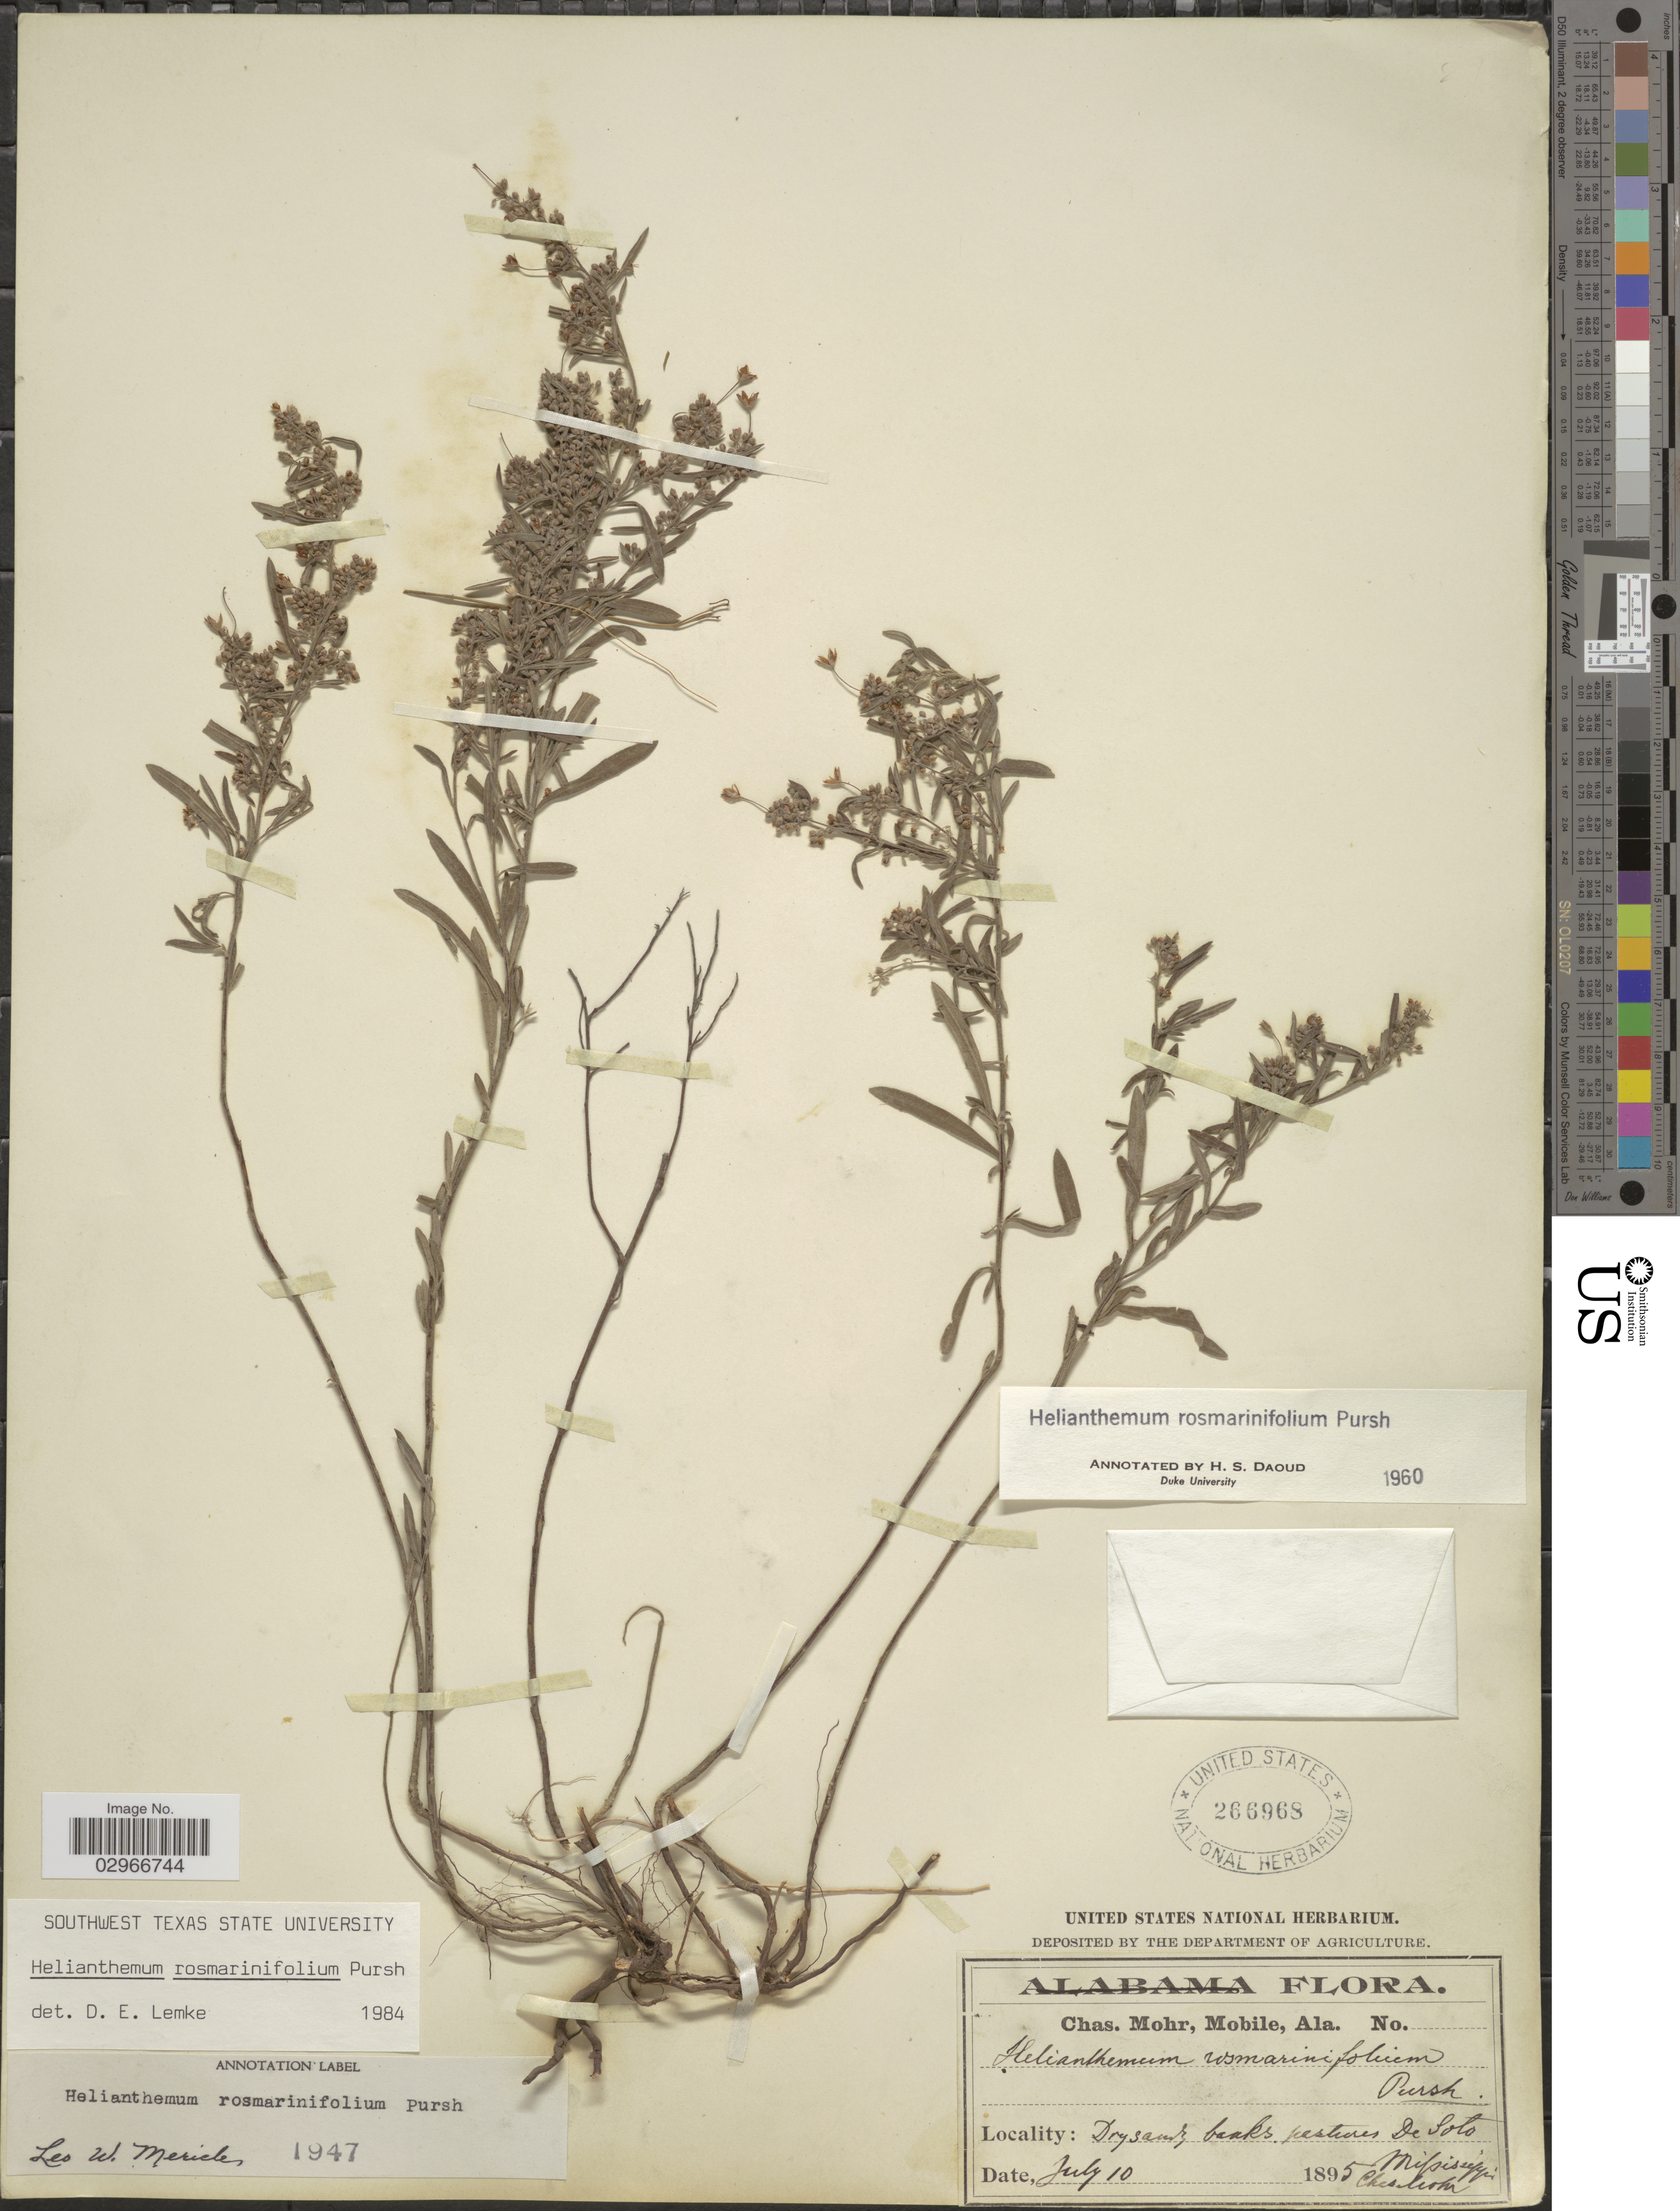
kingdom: Plantae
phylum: Tracheophyta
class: Magnoliopsida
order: Malvales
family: Cistaceae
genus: Helianthemum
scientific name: Helianthemum rosmarinifolium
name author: Pursh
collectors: C. Mohr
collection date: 1895-07-10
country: United States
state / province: Mississippi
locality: De Soto.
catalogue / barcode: US 266968